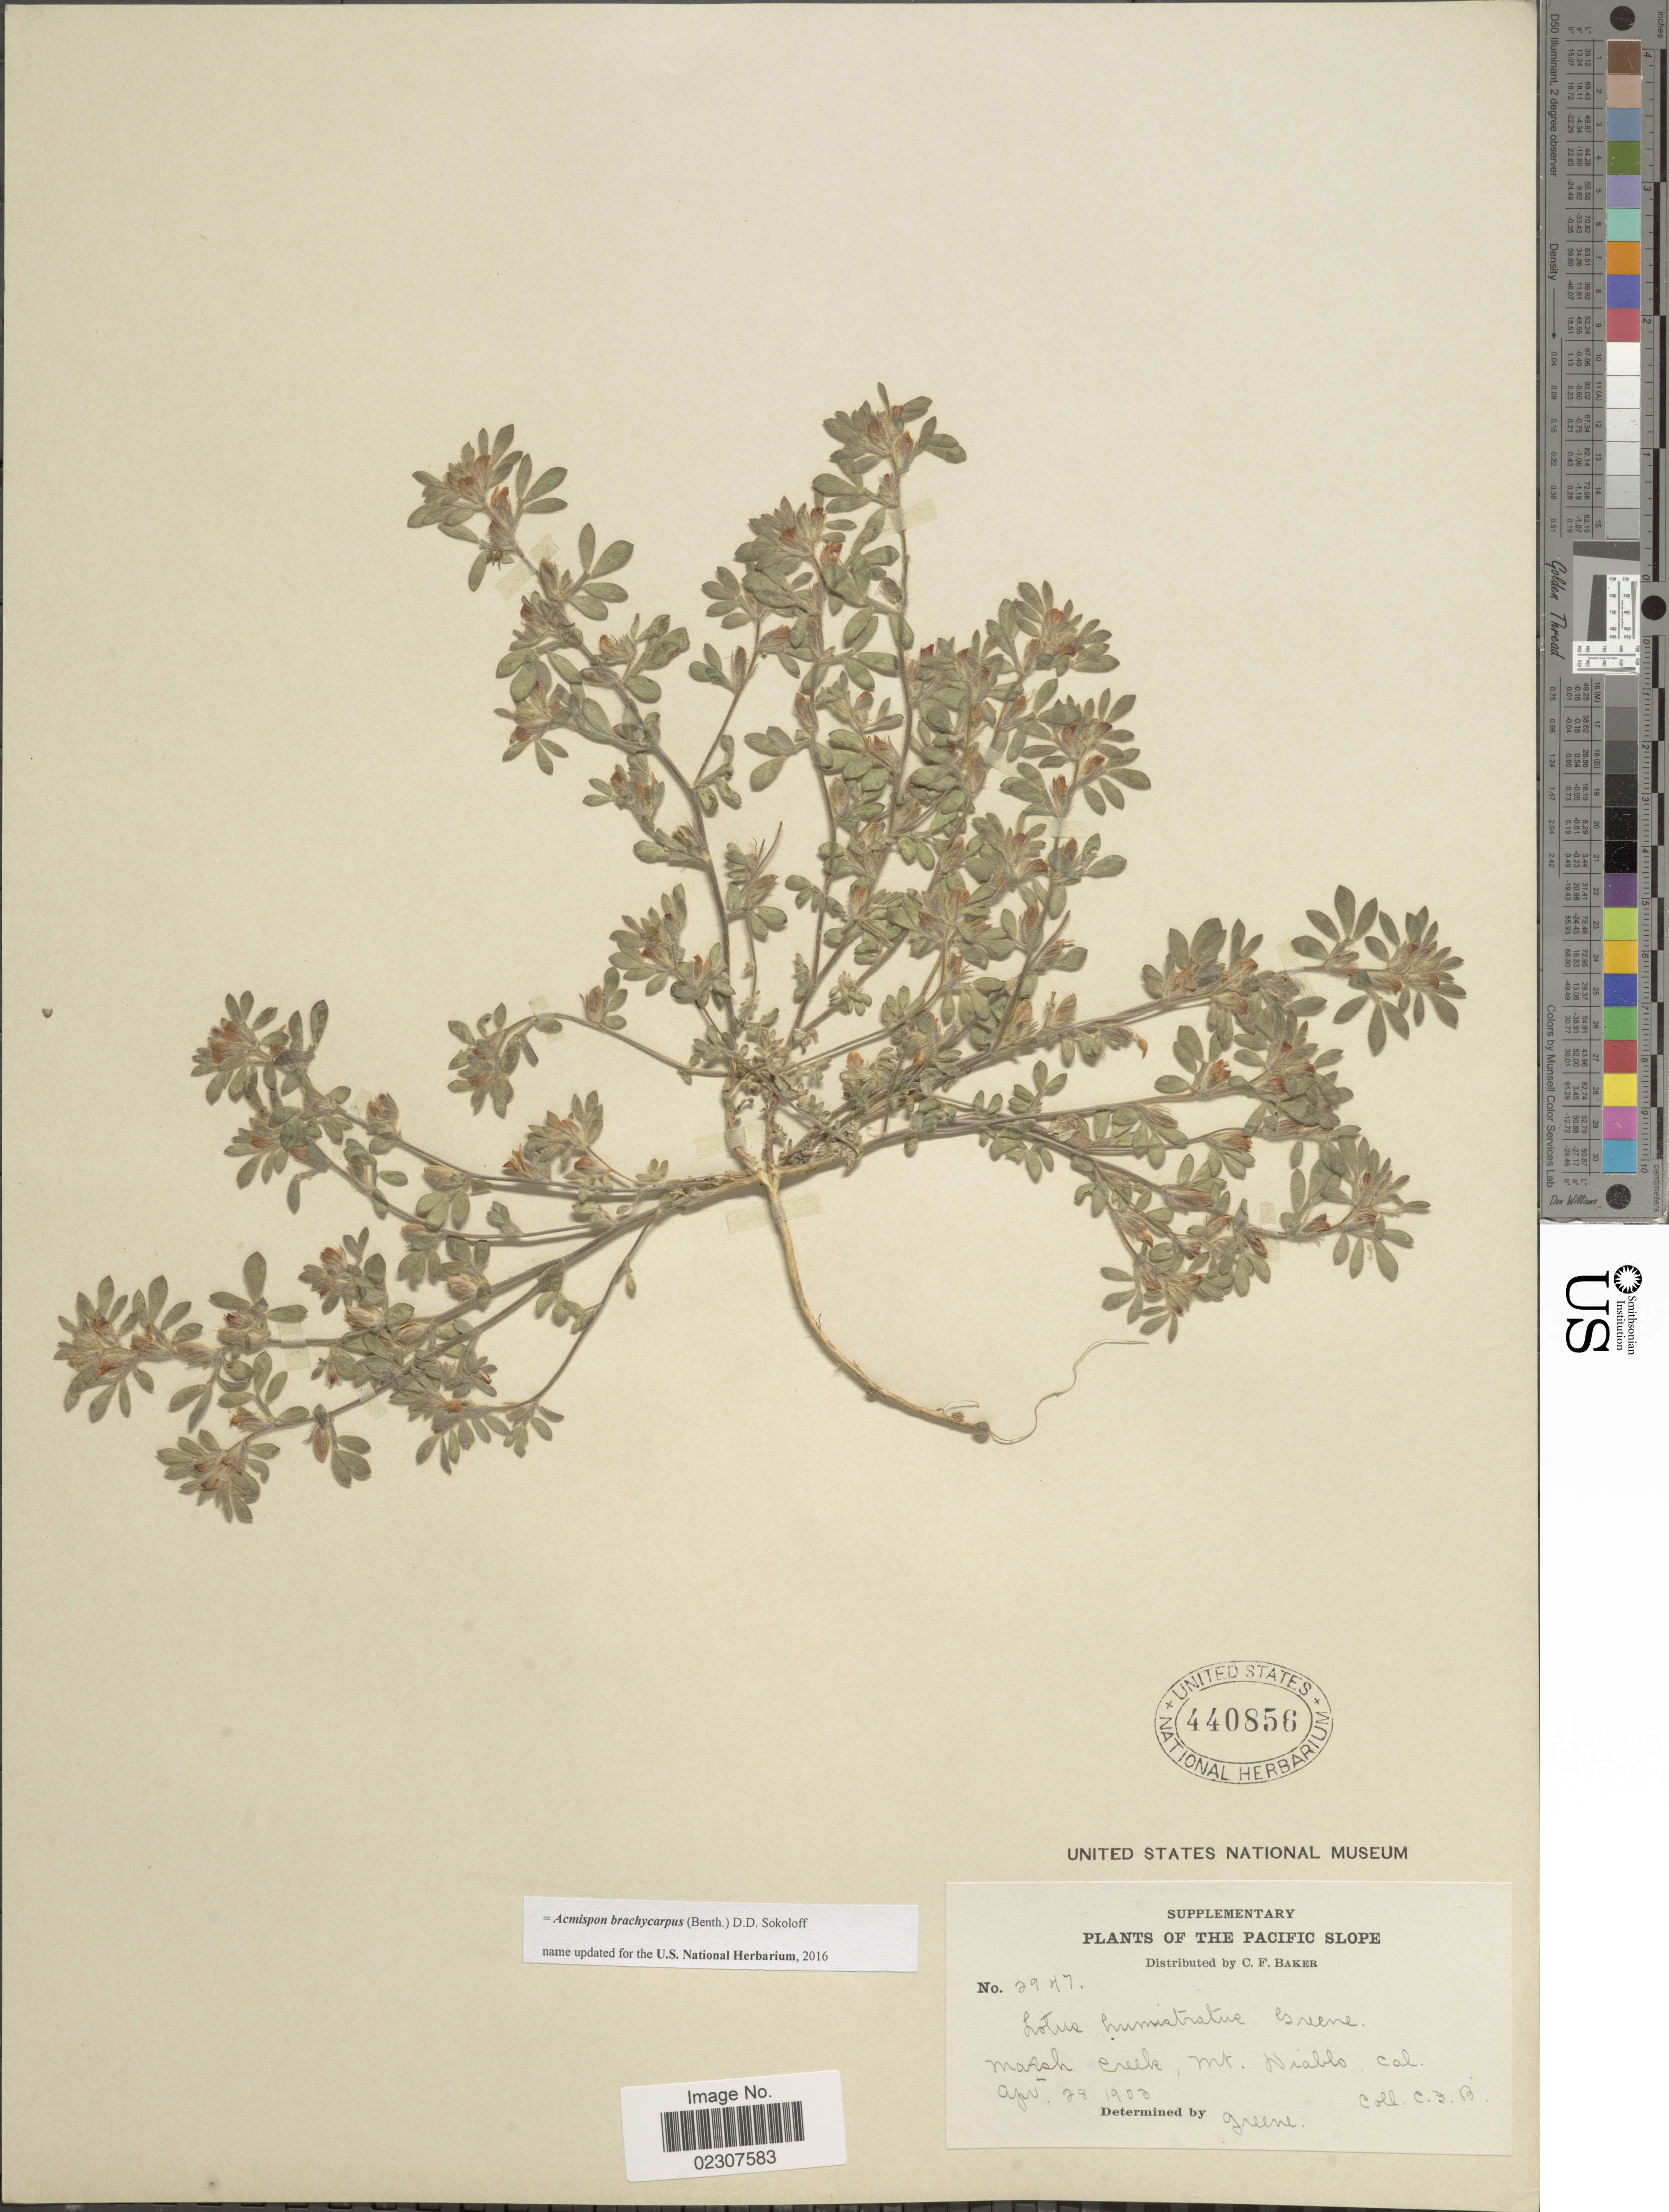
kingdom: Plantae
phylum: Tracheophyta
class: Magnoliopsida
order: Fabales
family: Fabaceae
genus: Acmispon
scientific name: Acmispon brachycarpus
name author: (Benth.) D.D. Sokoloff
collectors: C. F. Baker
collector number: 2947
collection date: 1903-04-28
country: United States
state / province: California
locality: The Pacific Slope, Marsh Creek, Mt Diablo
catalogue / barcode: US 440856